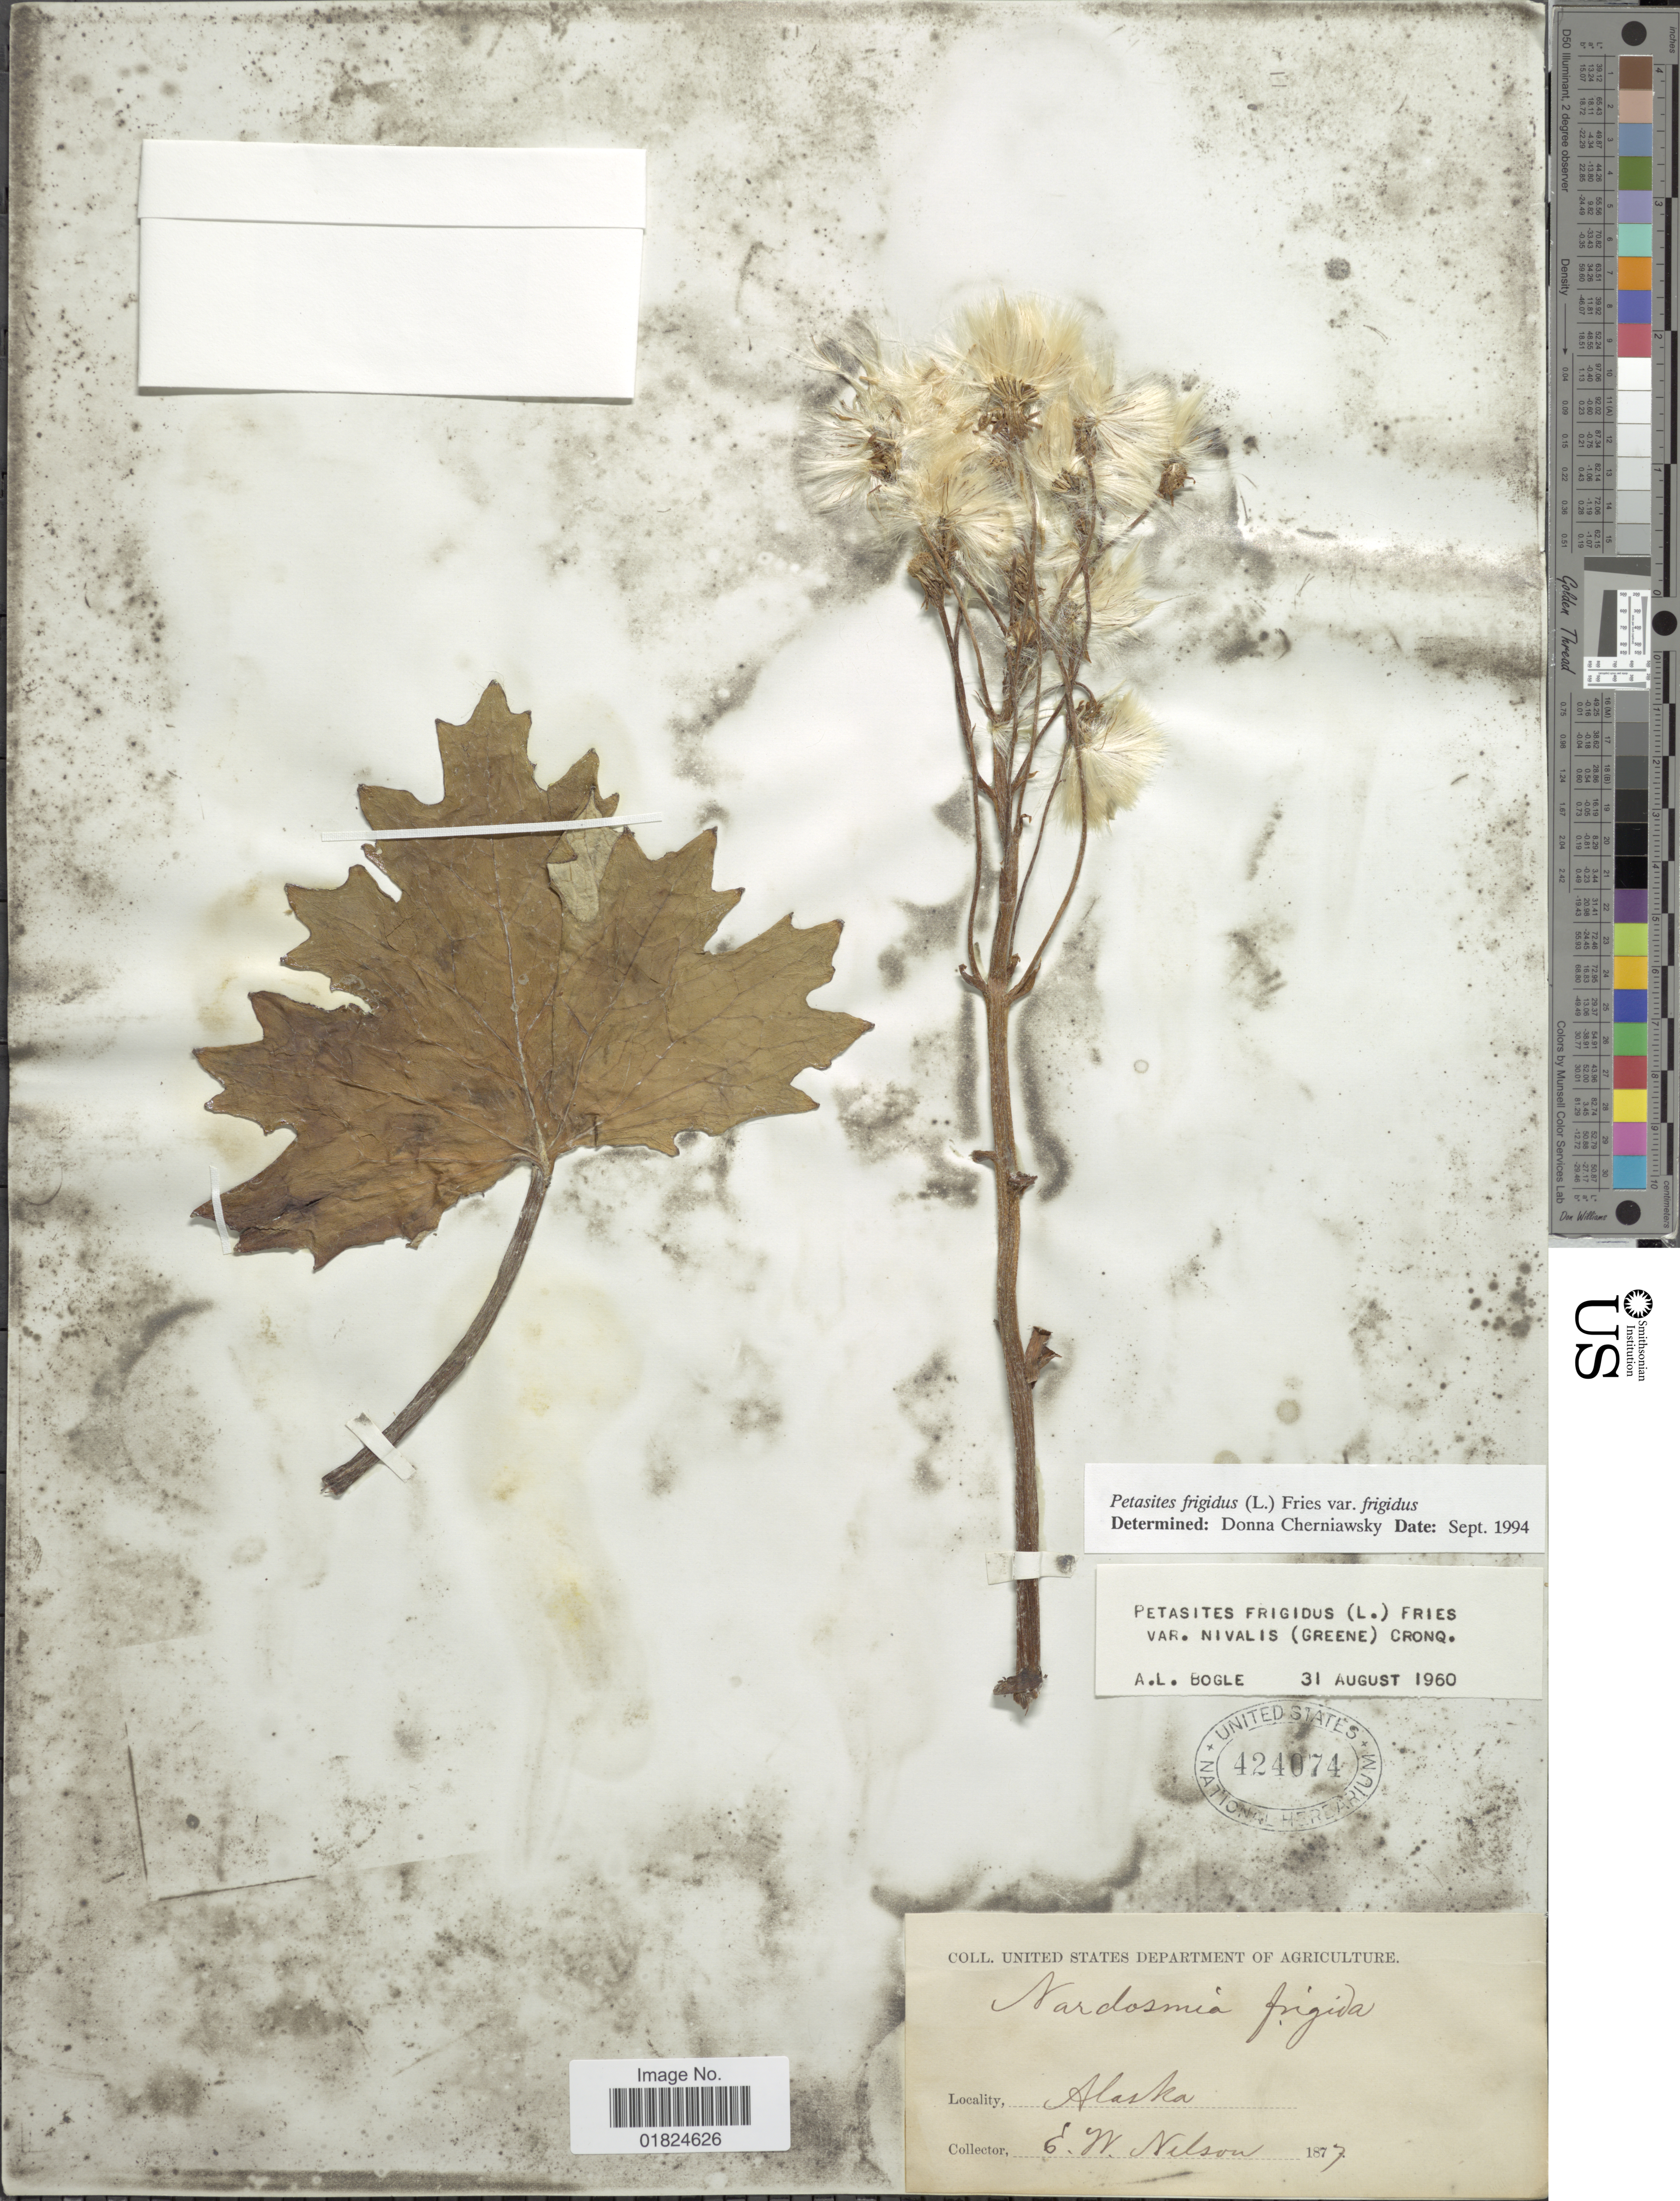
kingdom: Plantae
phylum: Tracheophyta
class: Magnoliopsida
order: Asterales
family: Asteraceae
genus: Petasites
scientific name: Petasites frigidus var. frigidus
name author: (L.) Fr.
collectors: E. W. Nelson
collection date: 1877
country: United States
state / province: Alaska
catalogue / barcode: US 424074